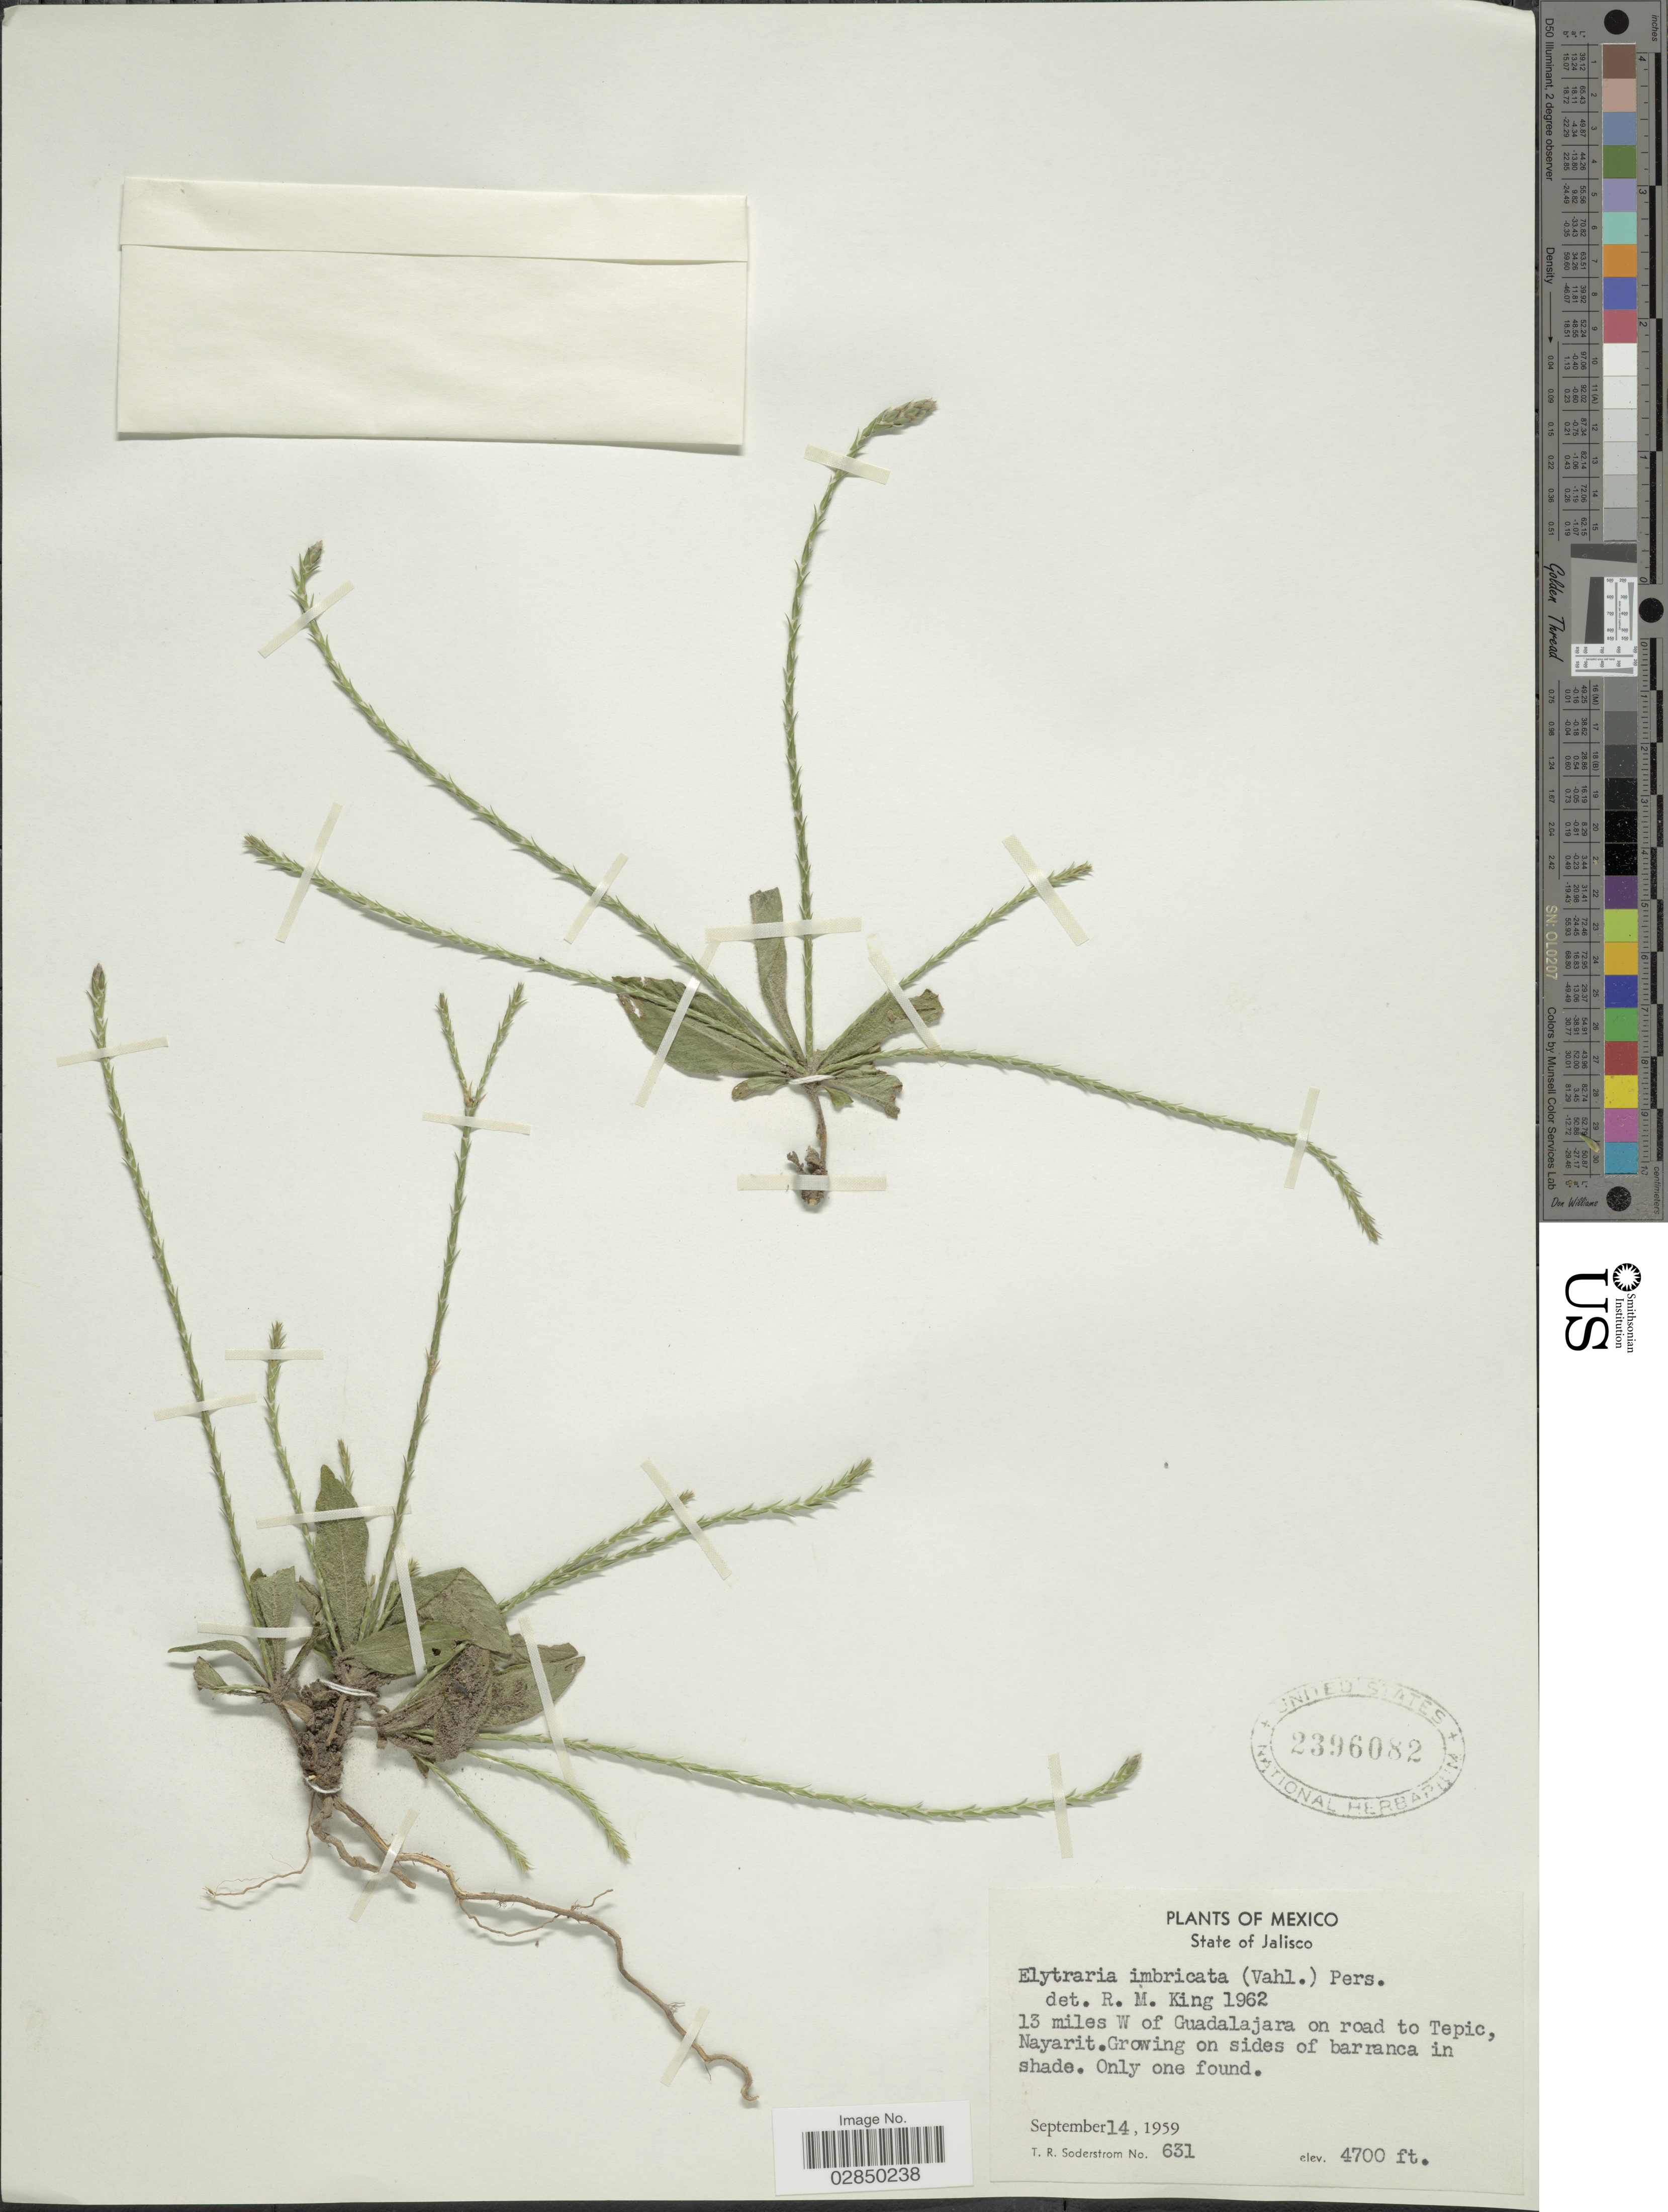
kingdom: Plantae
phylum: Tracheophyta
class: Magnoliopsida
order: Lamiales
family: Acanthaceae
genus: Elytraria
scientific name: Elytraria imbricata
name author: (Vahl) Pers.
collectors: T. R. Soderstrom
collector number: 631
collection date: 1959-09-14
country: Mexico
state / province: Jalisco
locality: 13 miles W of Guadalajara on road to Tepic, Nayarit.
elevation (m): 1433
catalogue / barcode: US 2396082